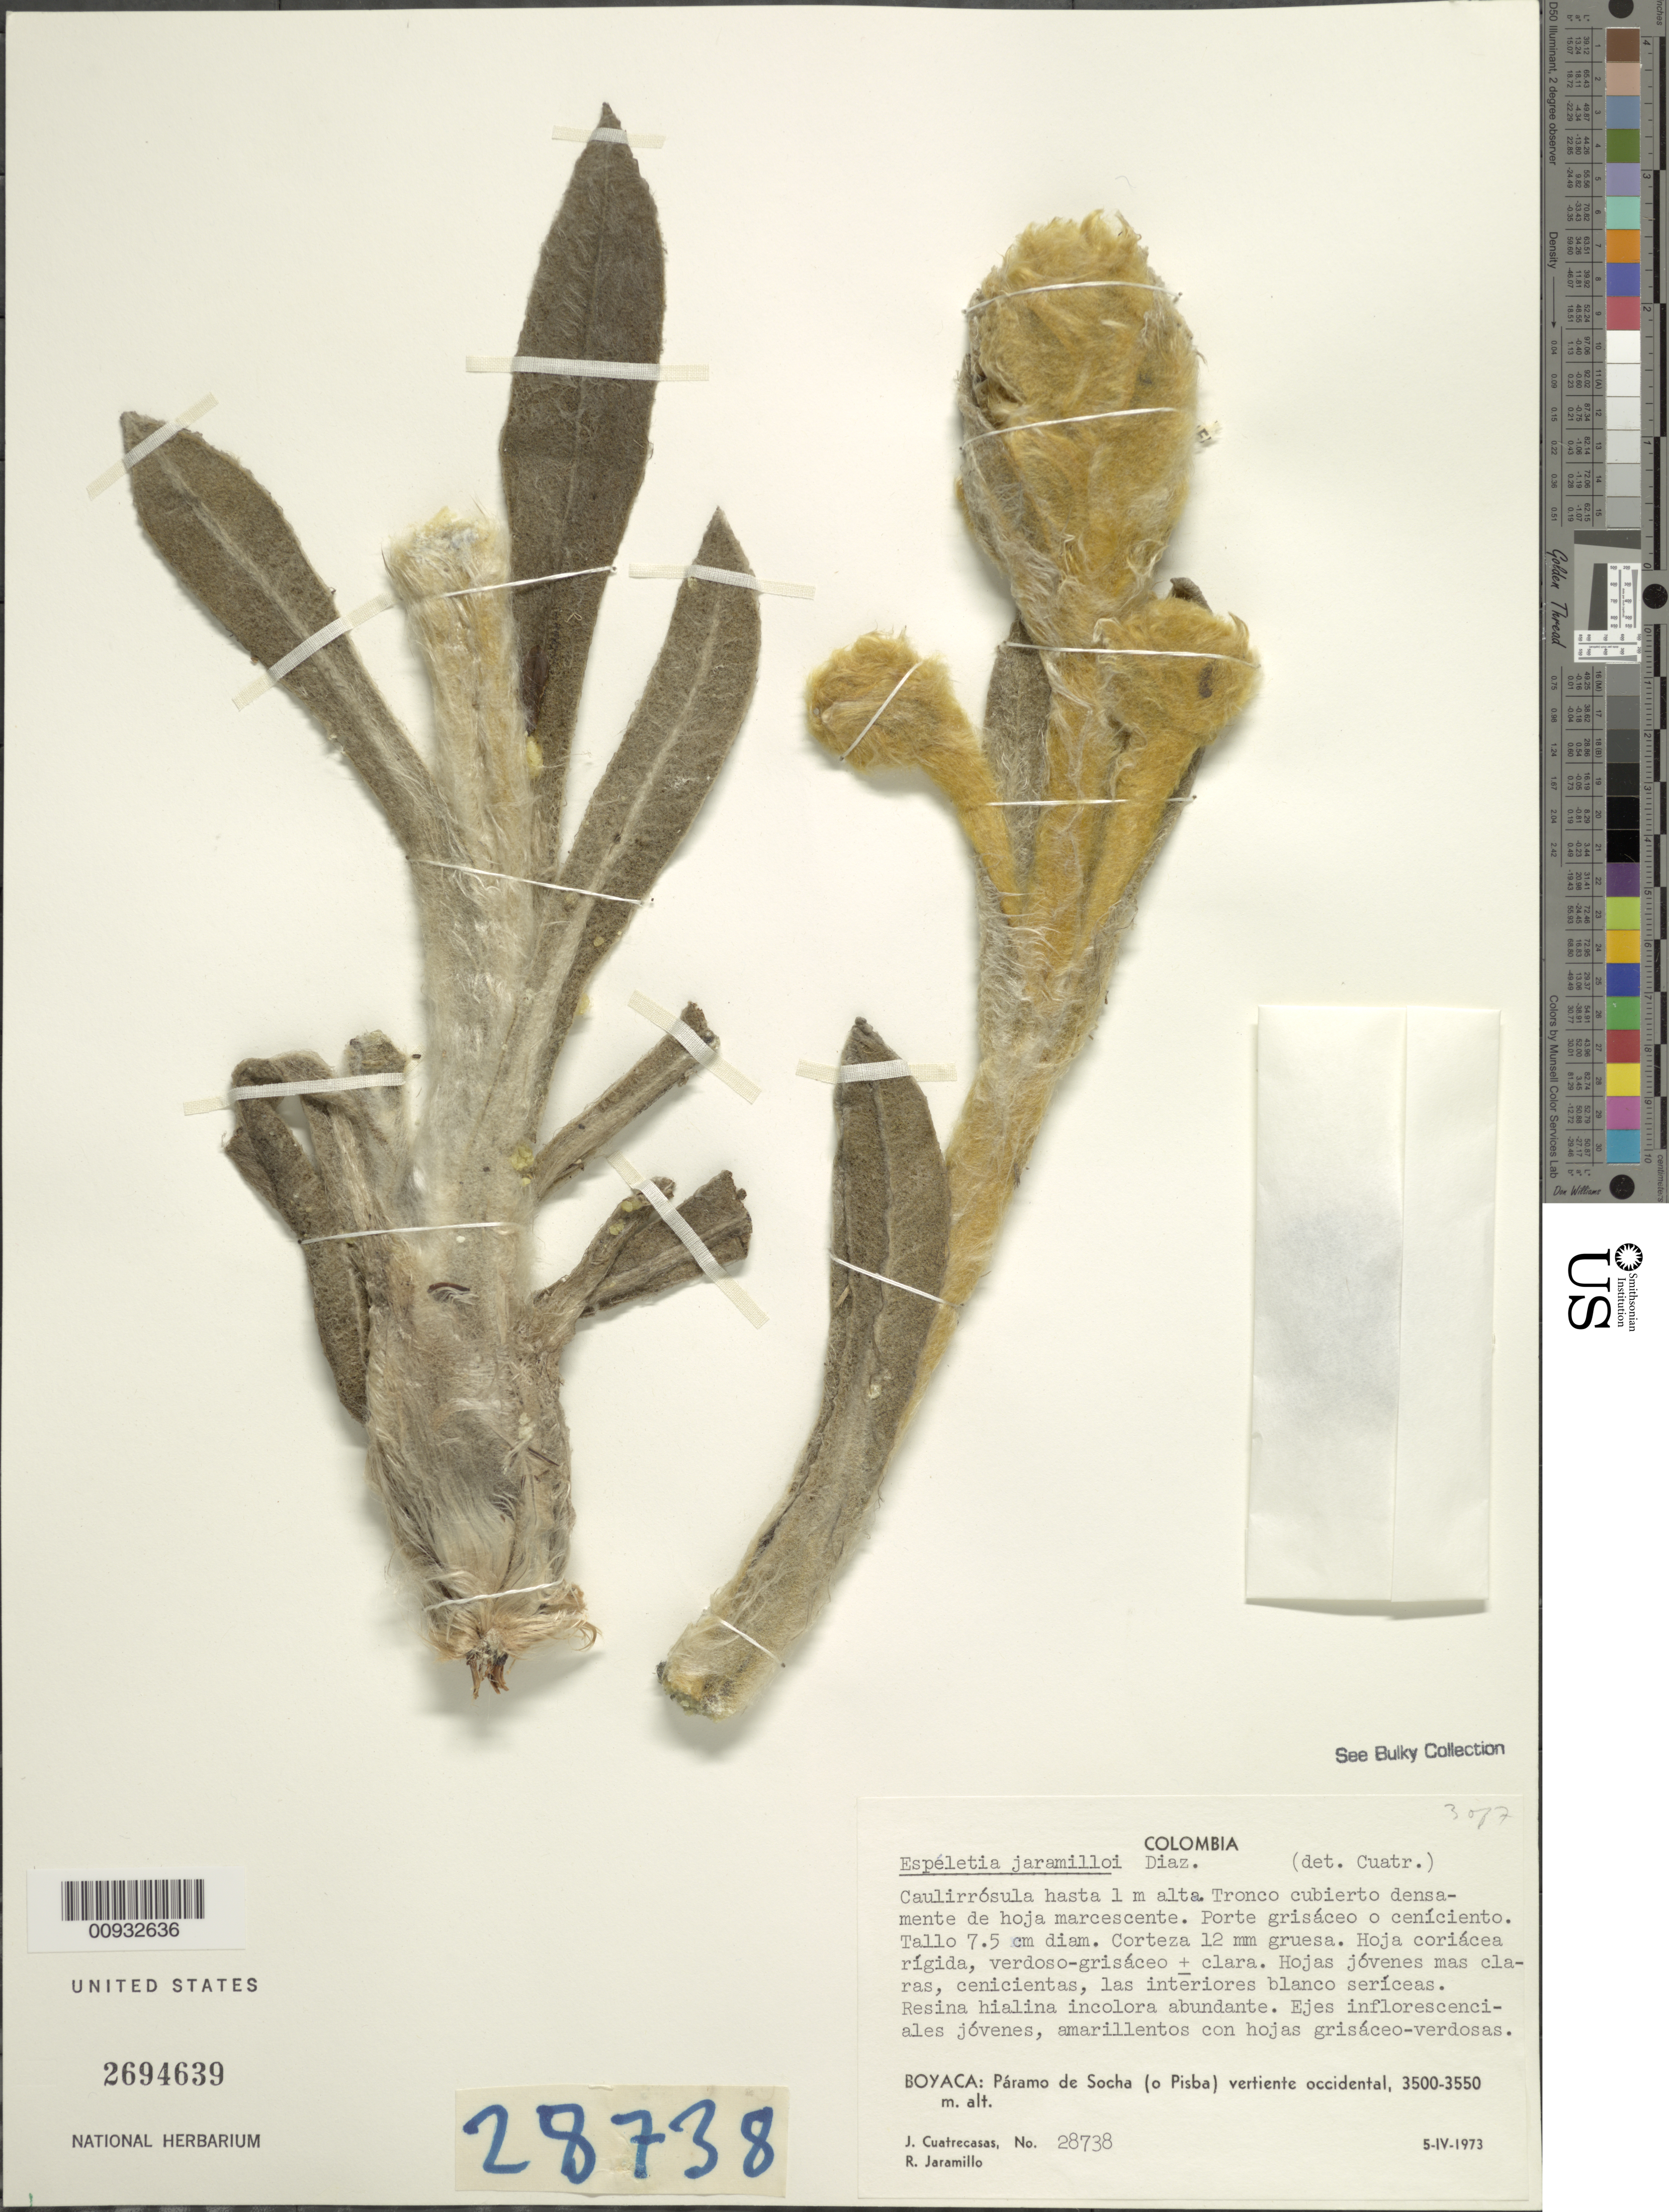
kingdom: Plantae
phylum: Tracheophyta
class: Magnoliopsida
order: Asterales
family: Asteraceae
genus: Espeletia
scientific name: Espeletia jaramilloi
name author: S. Díaz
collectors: J. Cuatrecasas & R. Jaramillo M.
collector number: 28738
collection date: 1973-04-05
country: Colombia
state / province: Boyacá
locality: Paramo de Socha (o Pisba) vertiente occidental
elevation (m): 3500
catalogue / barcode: US 2694639